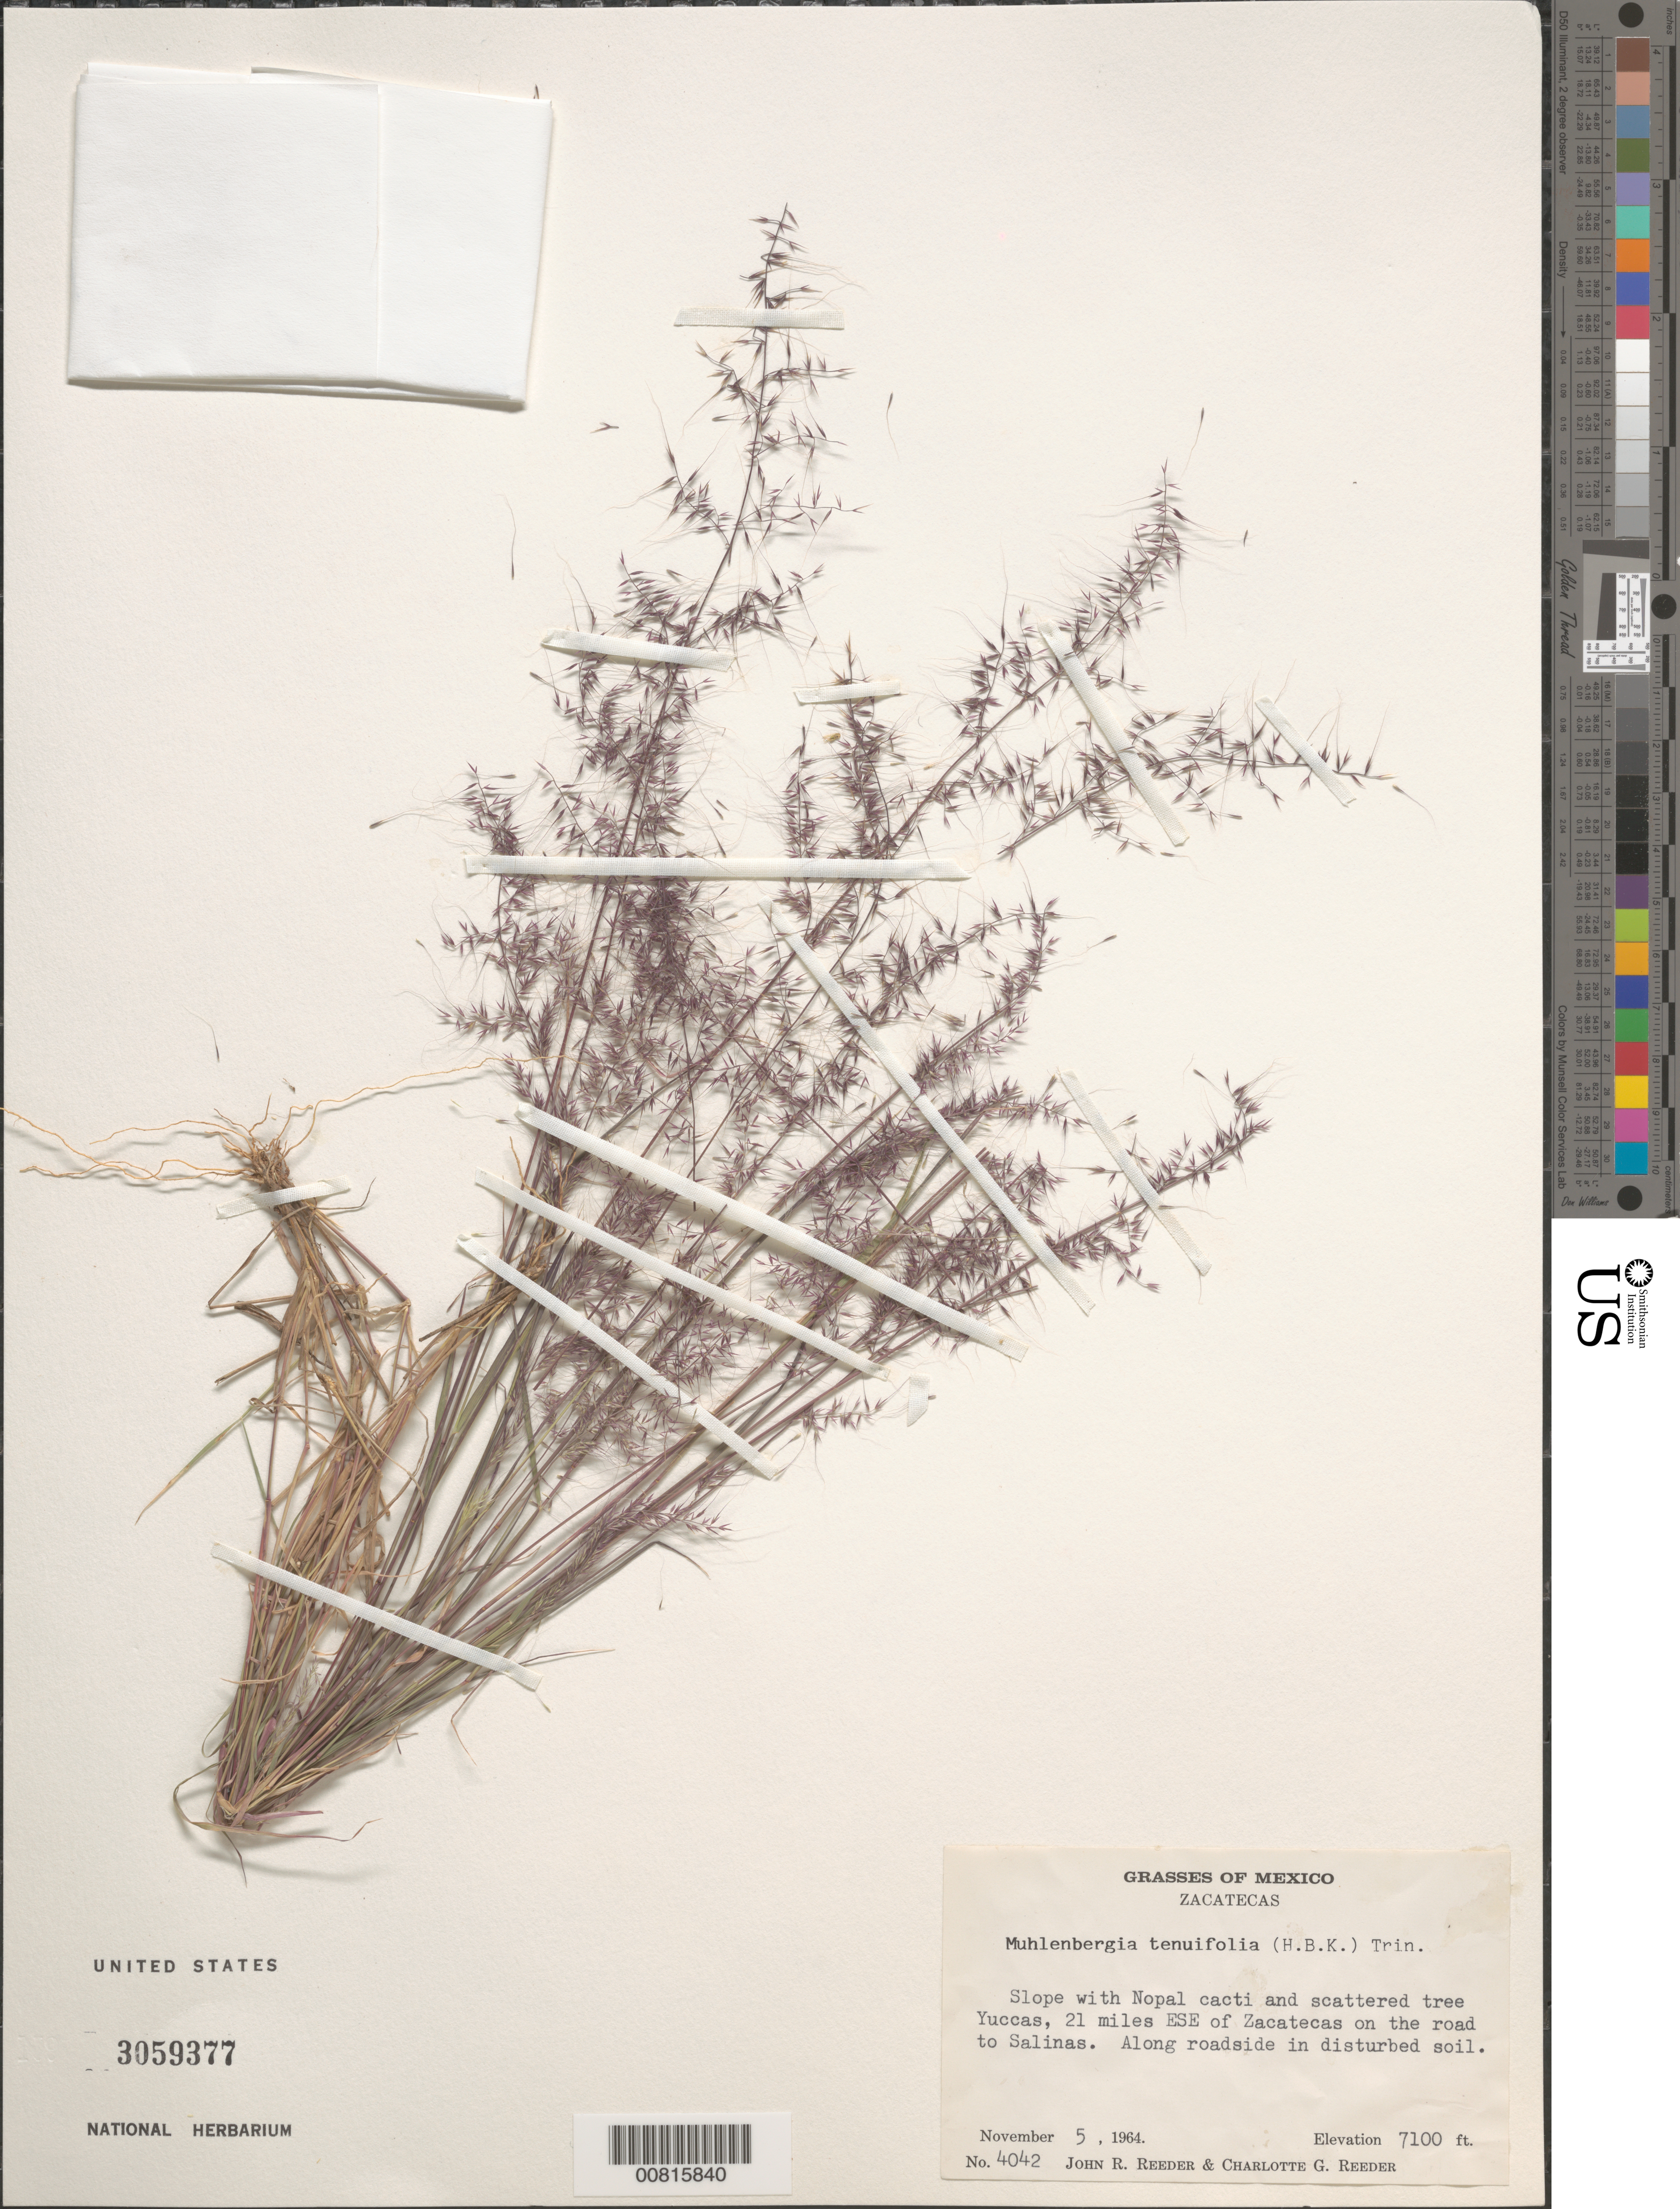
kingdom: Plantae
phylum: Tracheophyta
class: Liliopsida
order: Poales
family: Poaceae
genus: Muhlenbergia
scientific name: Muhlenbergia tenuifolia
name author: (Kunth) Kunth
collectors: J. R. Reeder & C. G. Reeder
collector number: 4042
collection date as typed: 05 Nov 1964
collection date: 1964-11-05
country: Mexico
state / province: Zacatecas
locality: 21 mi ESE of Zacatecas on the road to Salinas, Zac.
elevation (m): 2164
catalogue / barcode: US 3059377